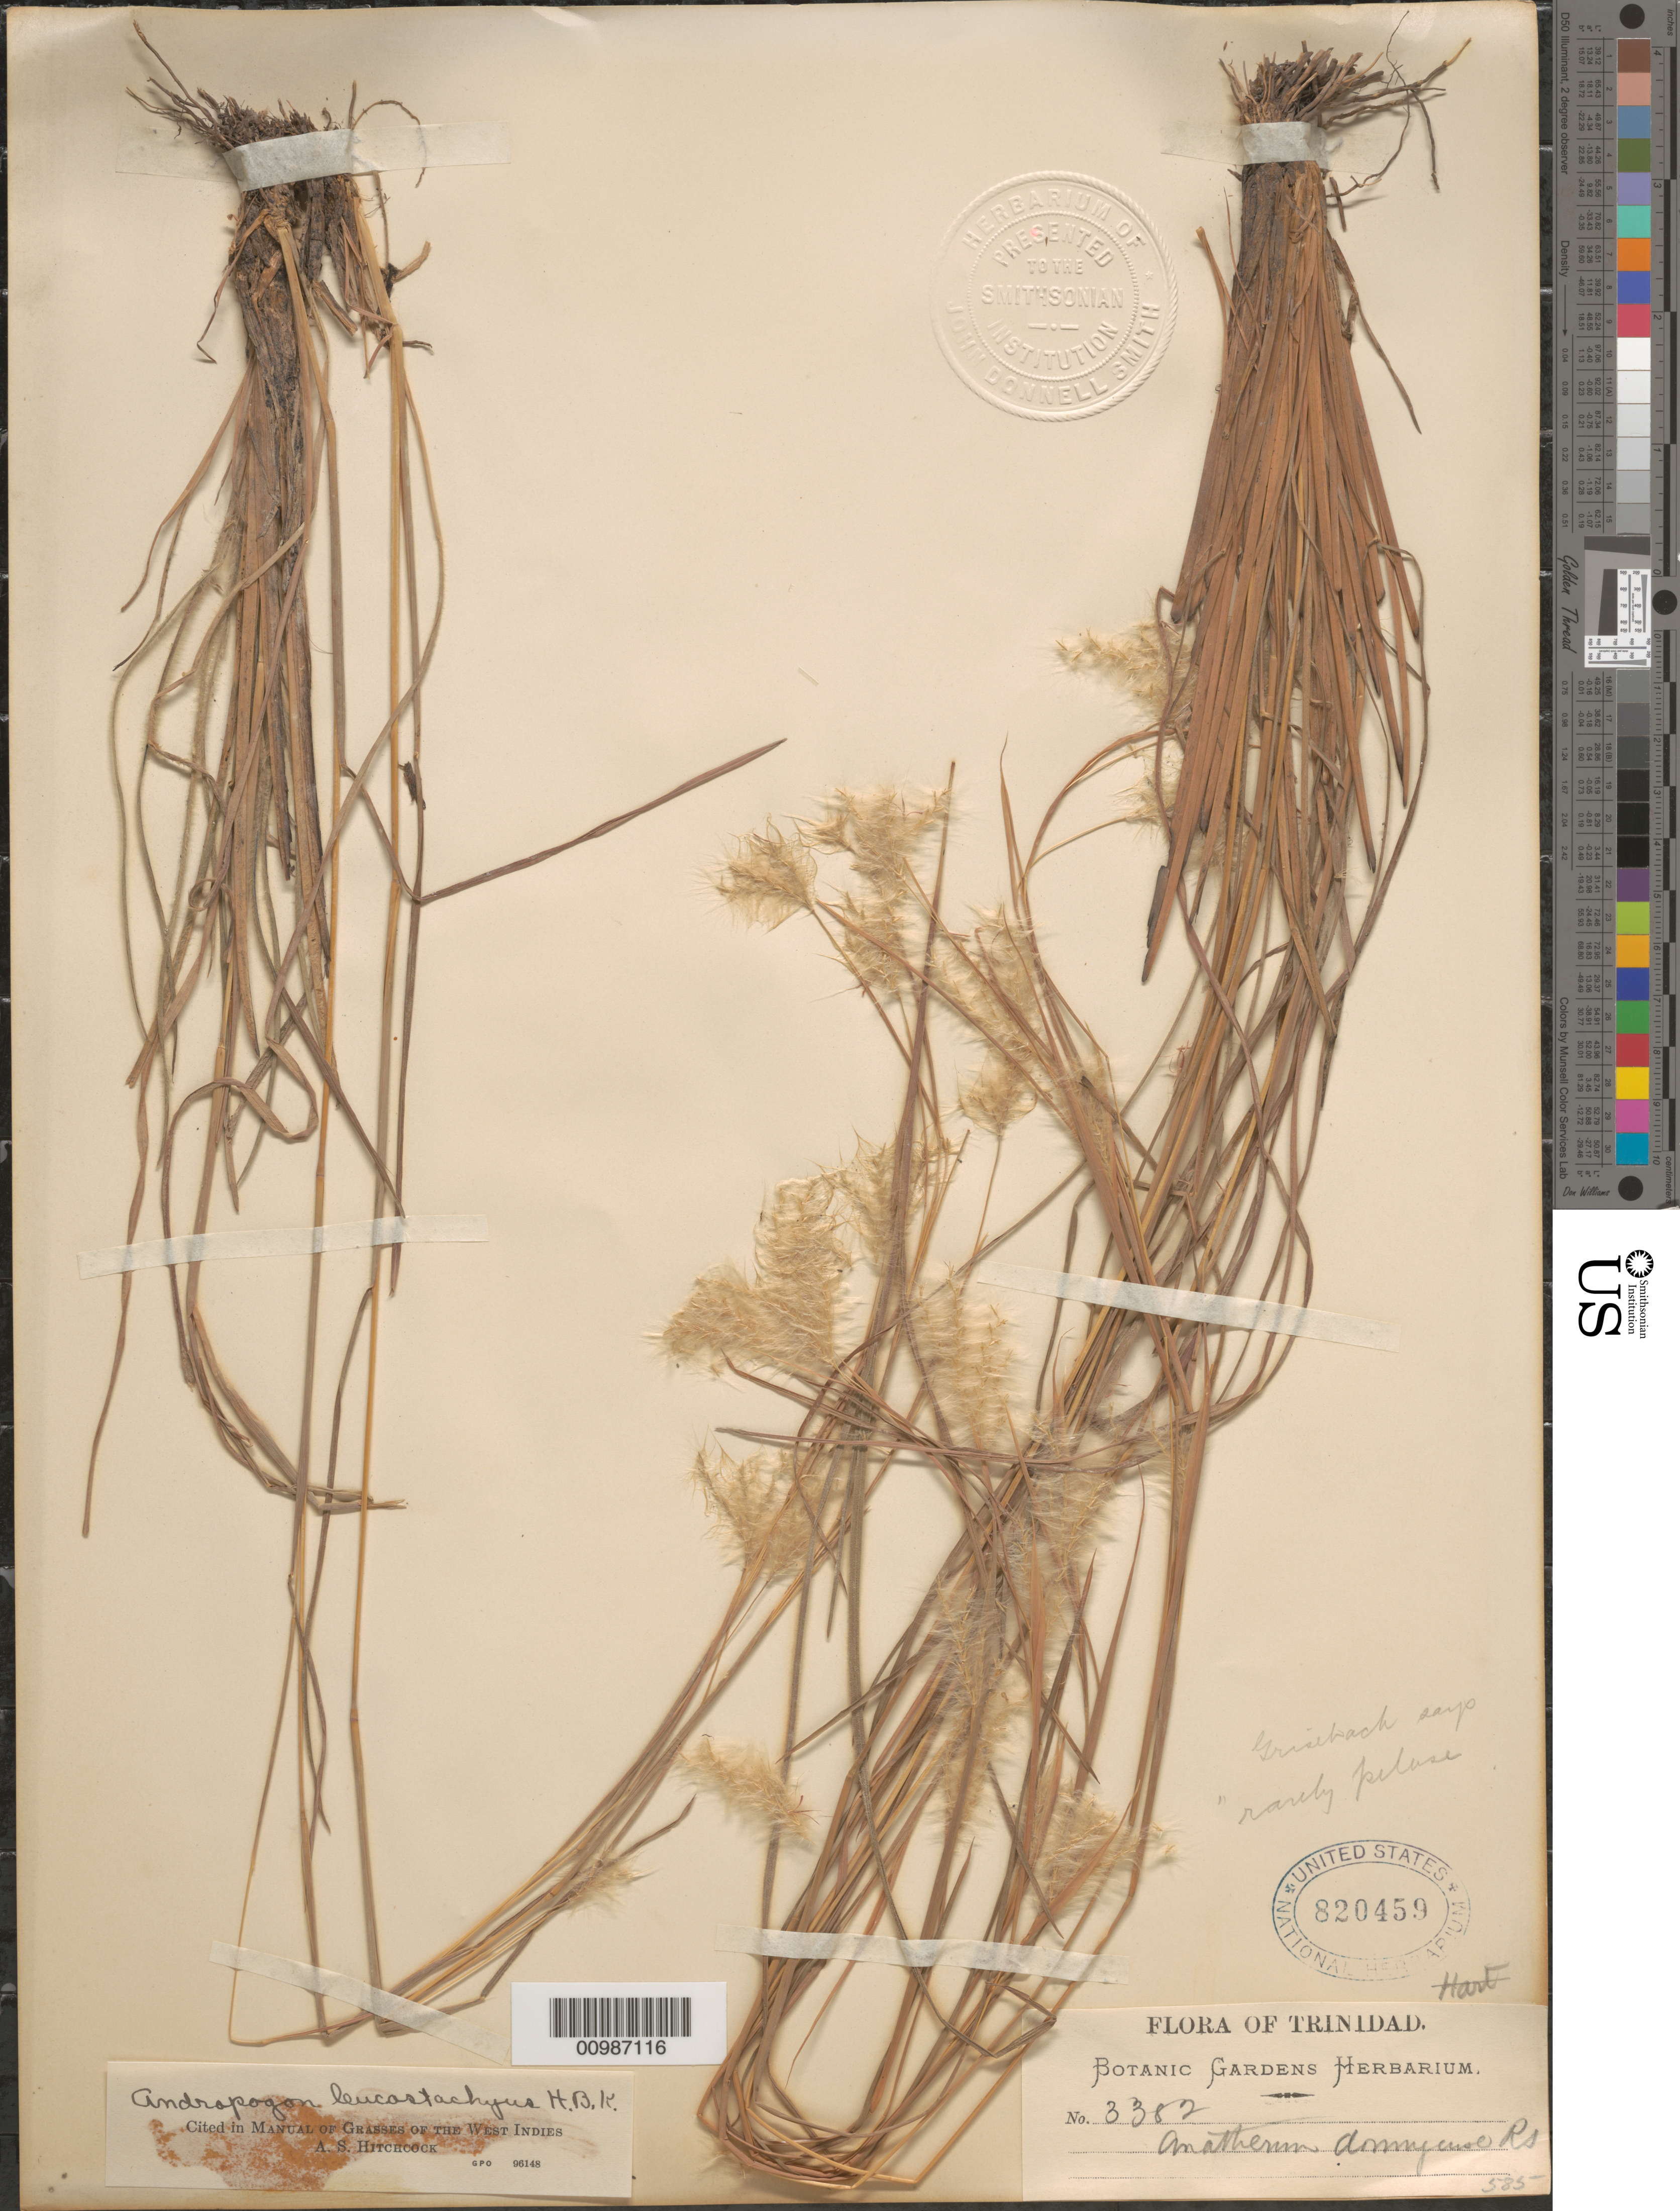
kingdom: Plantae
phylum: Tracheophyta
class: Liliopsida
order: Poales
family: Poaceae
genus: Andropogon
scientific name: Andropogon leucostachyus subsp. selloanus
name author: Hack. in A. DC.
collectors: ex herb. Bot. Gard. Trinidad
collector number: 3382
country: Trinidad and Tobago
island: Trinidad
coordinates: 0 N, 0 E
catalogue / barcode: US 820459